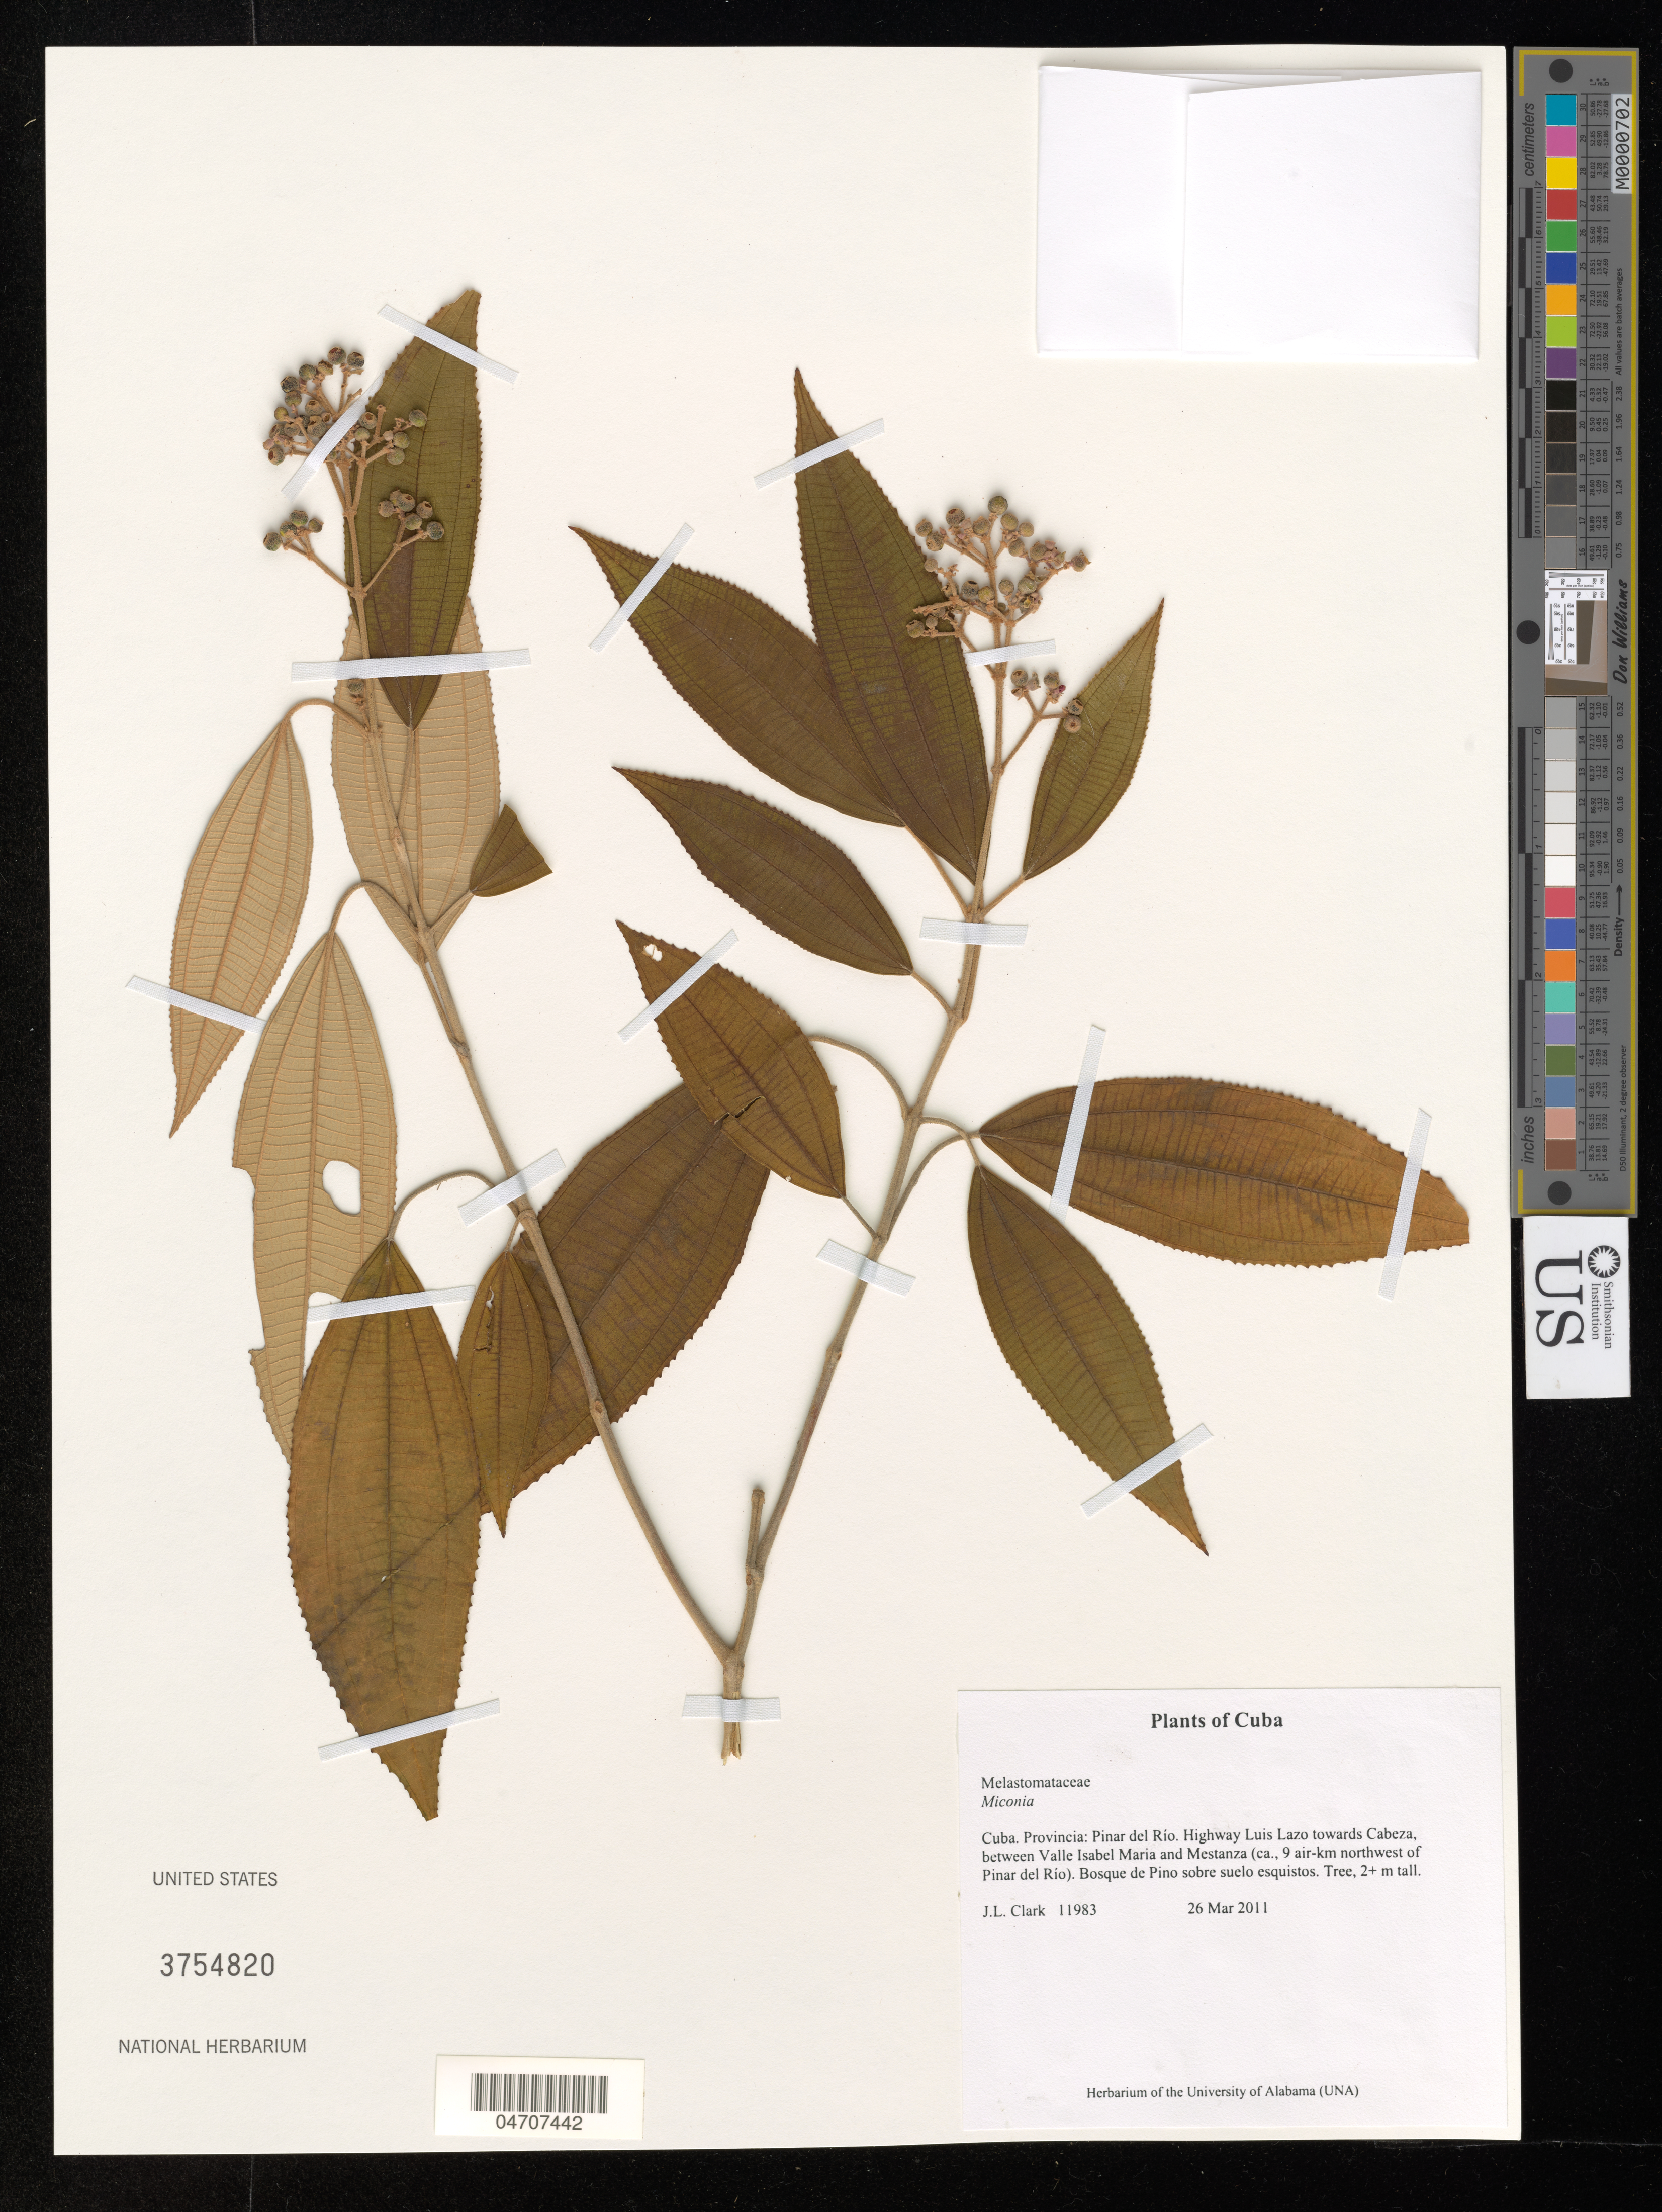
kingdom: Plantae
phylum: Tracheophyta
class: Magnoliopsida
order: Myrtales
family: Melastomataceae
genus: Miconia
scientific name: Miconia sp.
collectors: J. L. Clark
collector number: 11983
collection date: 2011-03-26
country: Cuba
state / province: Pinar del Río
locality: Highway Luis Lazo towards Cabeza, between Valle Isabel Maria and Mestanza (ca., 9 air-km northwest of Pinar del Río).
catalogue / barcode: US 3754820